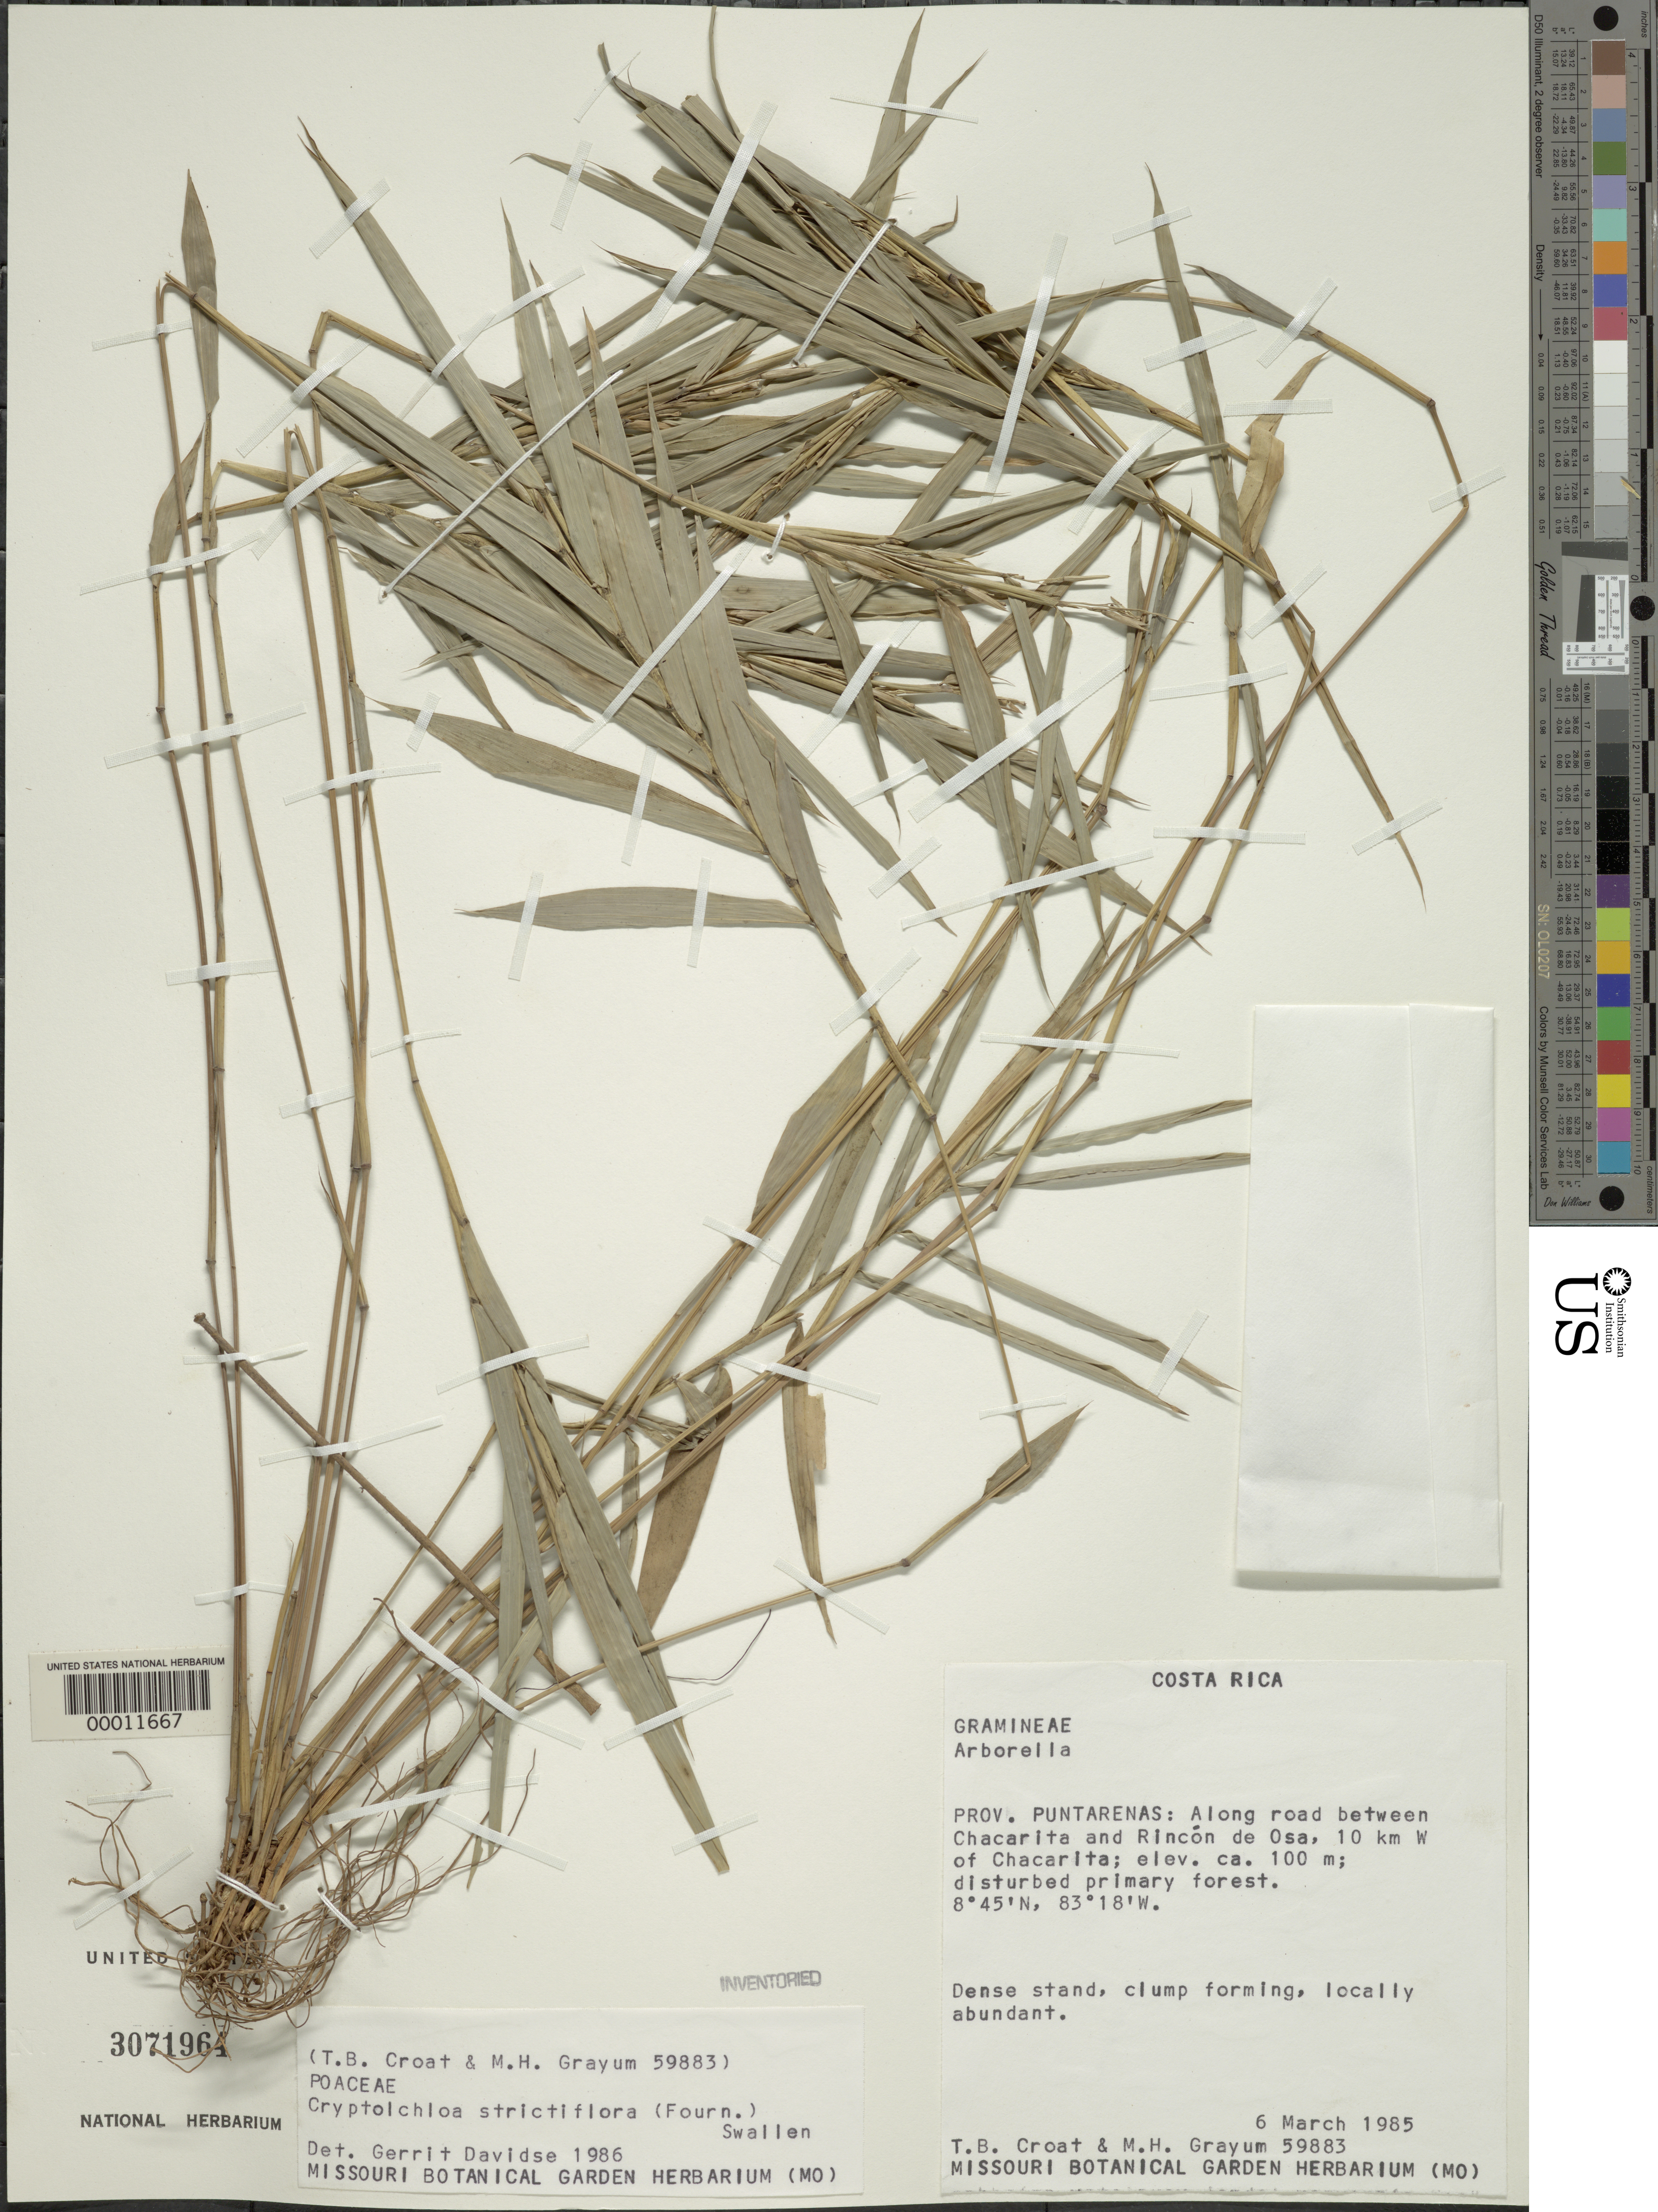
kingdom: Plantae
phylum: Tracheophyta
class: Liliopsida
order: Poales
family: Poaceae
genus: Cryptochloa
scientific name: Cryptochloa strictiflora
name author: (E. Fourn.) Swallen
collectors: T. B. Croat & M. H. Grayum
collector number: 59883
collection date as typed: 06 Mar 1985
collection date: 1985-03-06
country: Costa Rica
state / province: Puntarenas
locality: Chacarita/rincon de osa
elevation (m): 100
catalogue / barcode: US 3071964